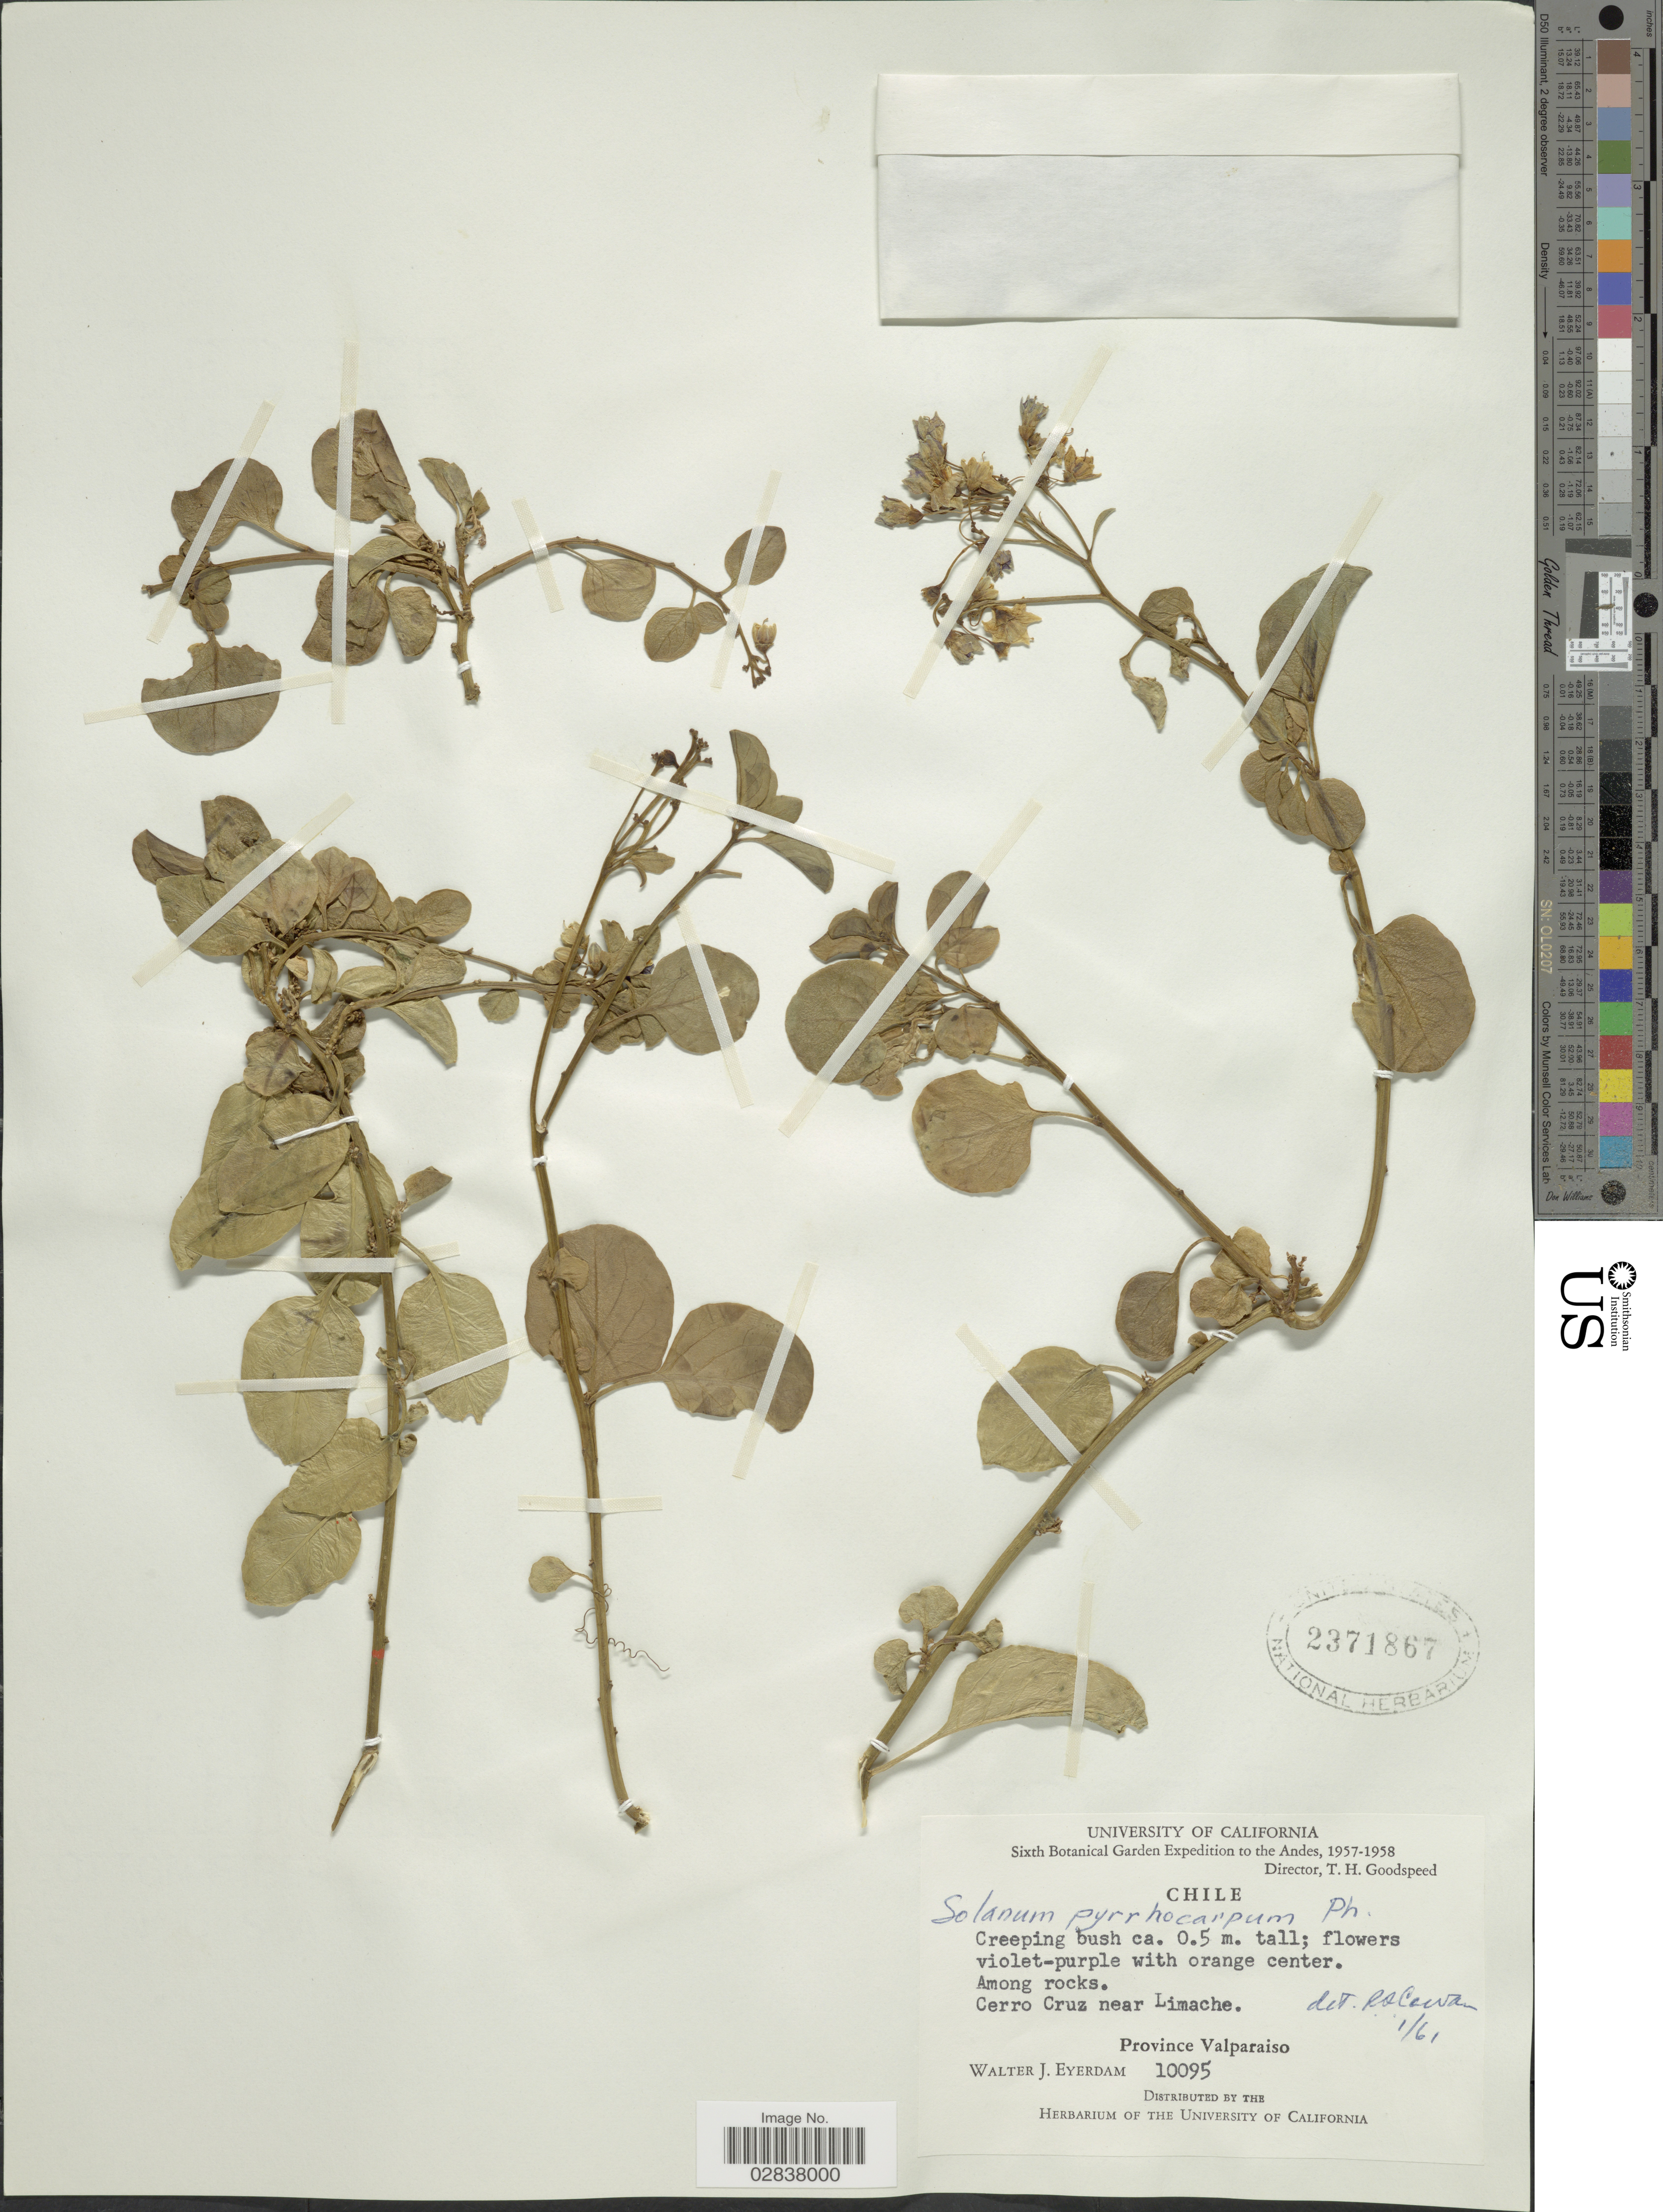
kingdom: Plantae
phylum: Tracheophyta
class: Magnoliopsida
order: Solanales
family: Solanaceae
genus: Solanum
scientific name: Solanum crispum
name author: Ruiz & Pav.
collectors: W. J. Eyerdam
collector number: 10095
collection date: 1957/1958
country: Chile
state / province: Valparaíso (V)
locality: Andes, Cerro Cruz near Limache.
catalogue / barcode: US 2371867